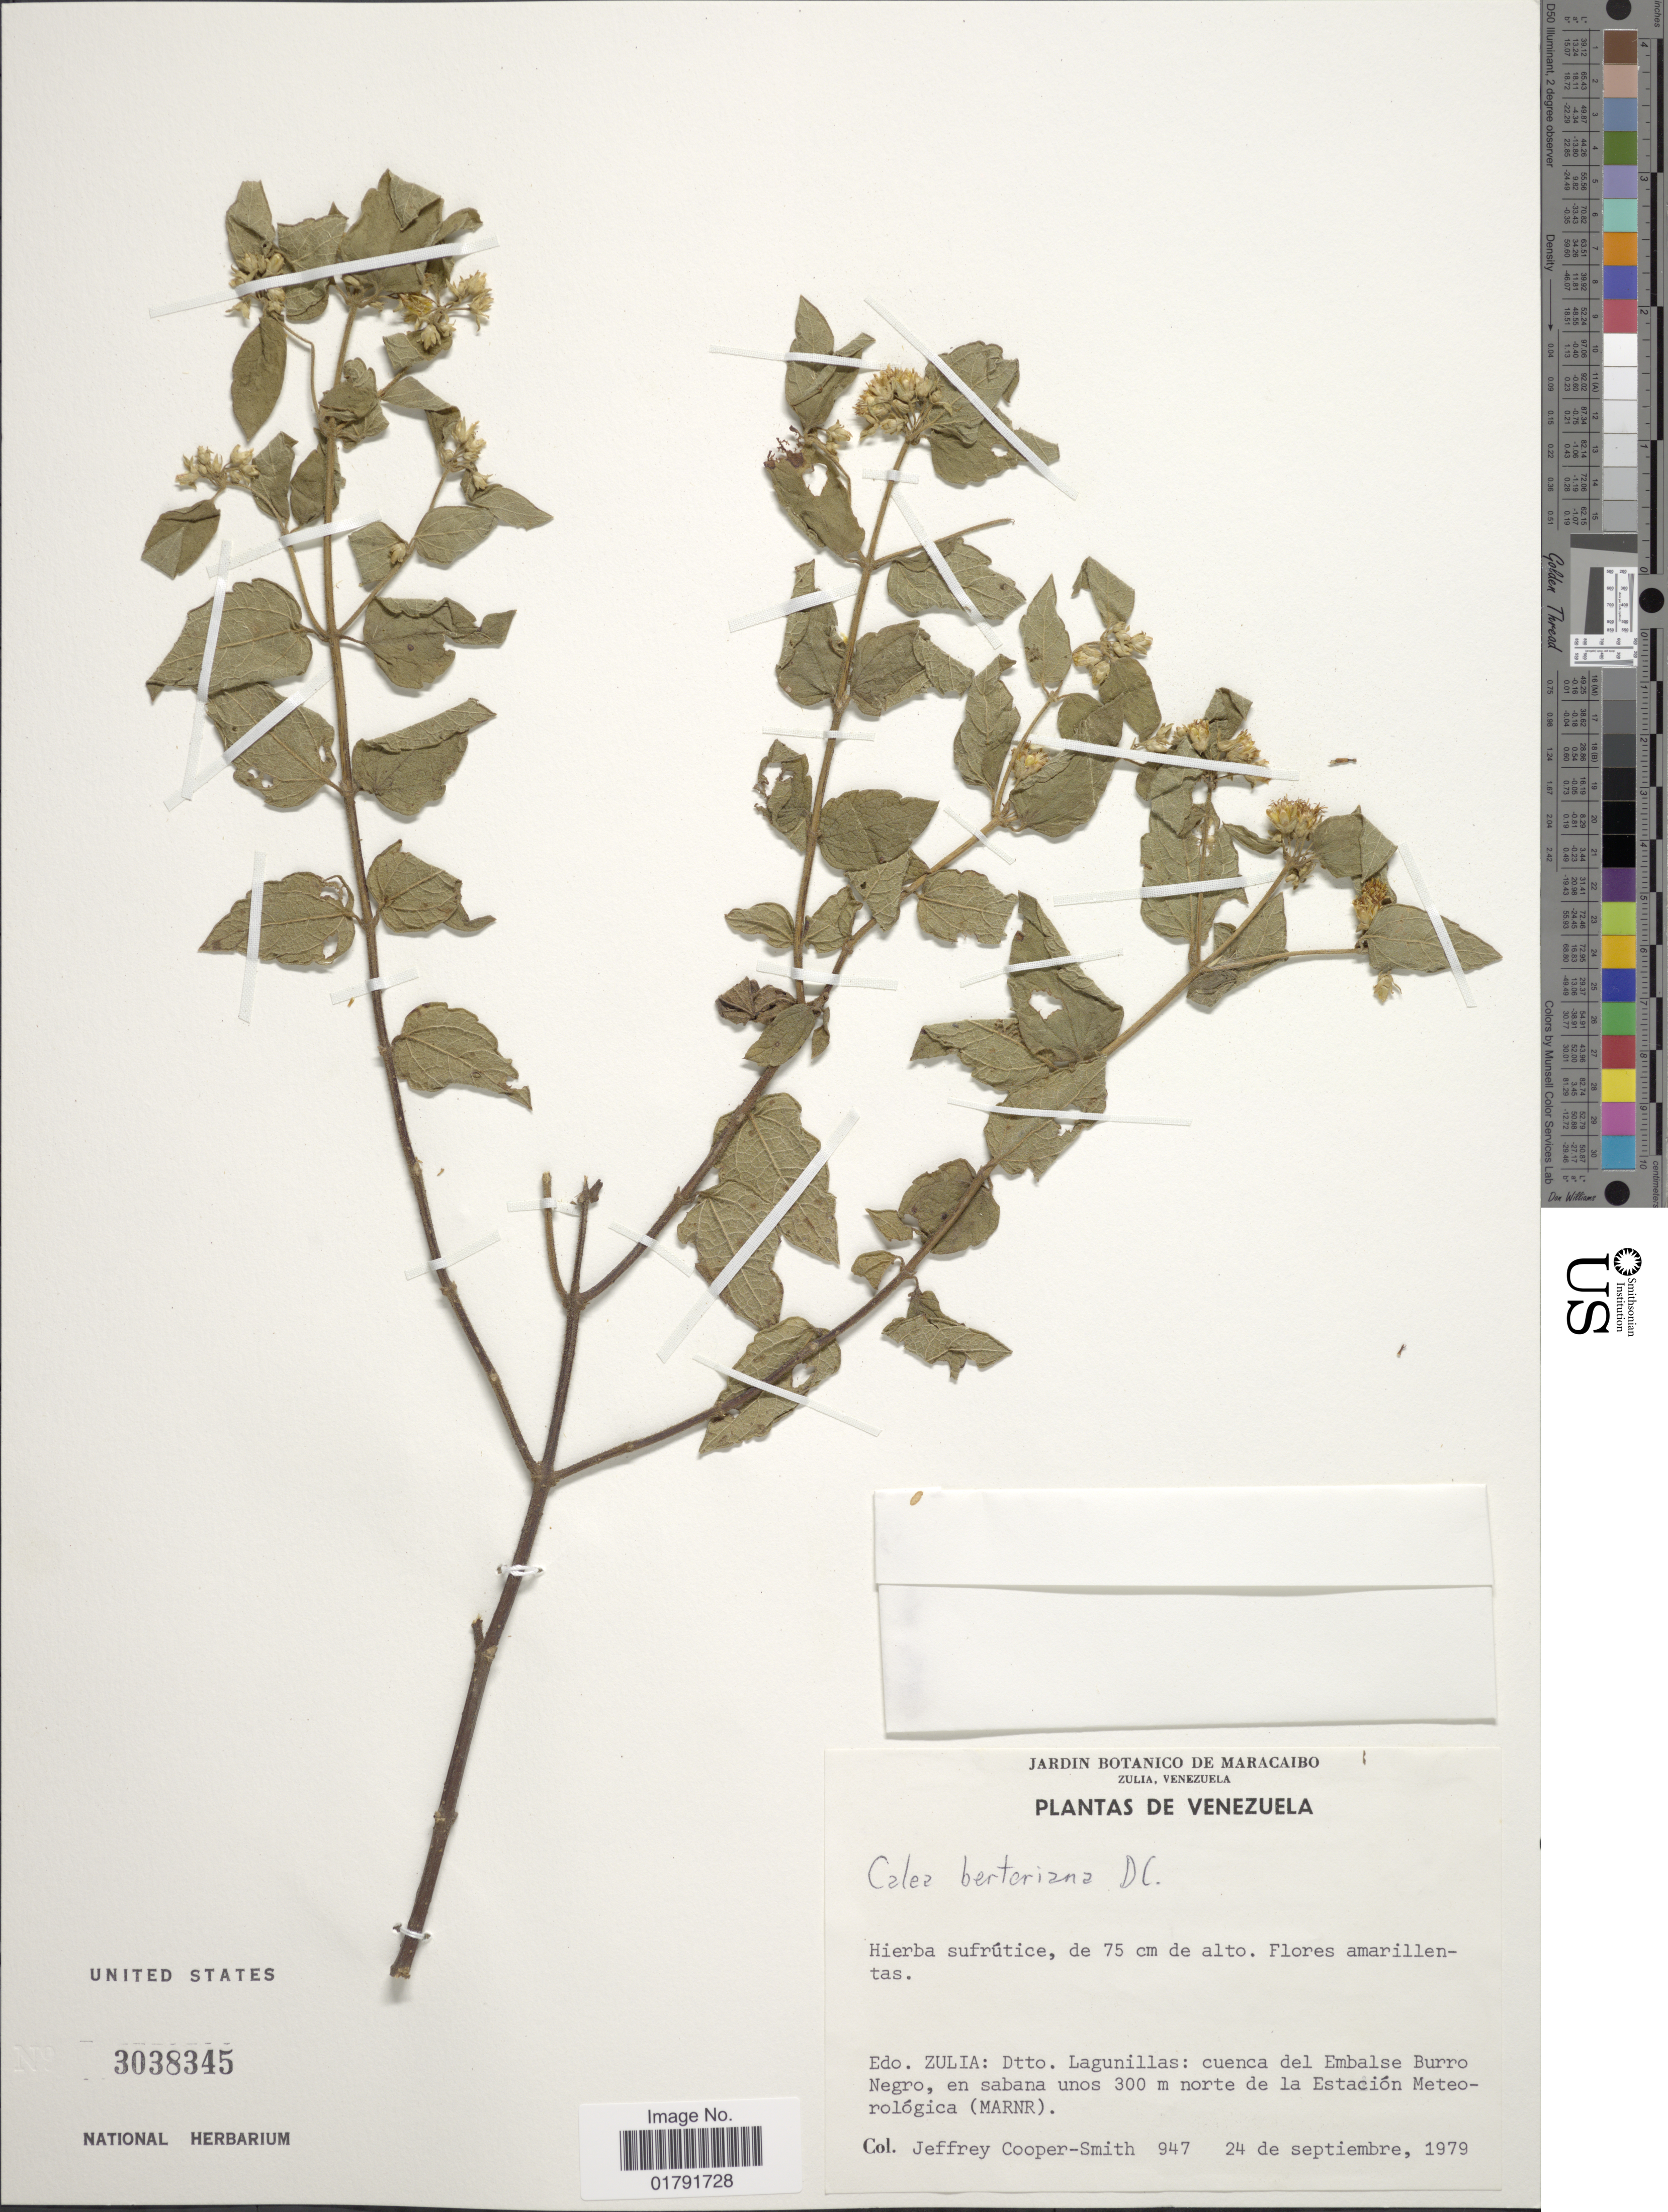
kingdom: Plantae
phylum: Tracheophyta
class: Magnoliopsida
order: Asterales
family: Asteraceae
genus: Calea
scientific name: Calea berteriana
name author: DC.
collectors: J. Cooper-Smith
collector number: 947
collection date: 1979-09-24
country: Venezuela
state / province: Zulia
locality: Dtto. Lagunillas: cuenca del Embalse Burro Negro, en sabana unos 300 m norte de la Estacion Meteorologica (MARNR).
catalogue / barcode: US 3038345